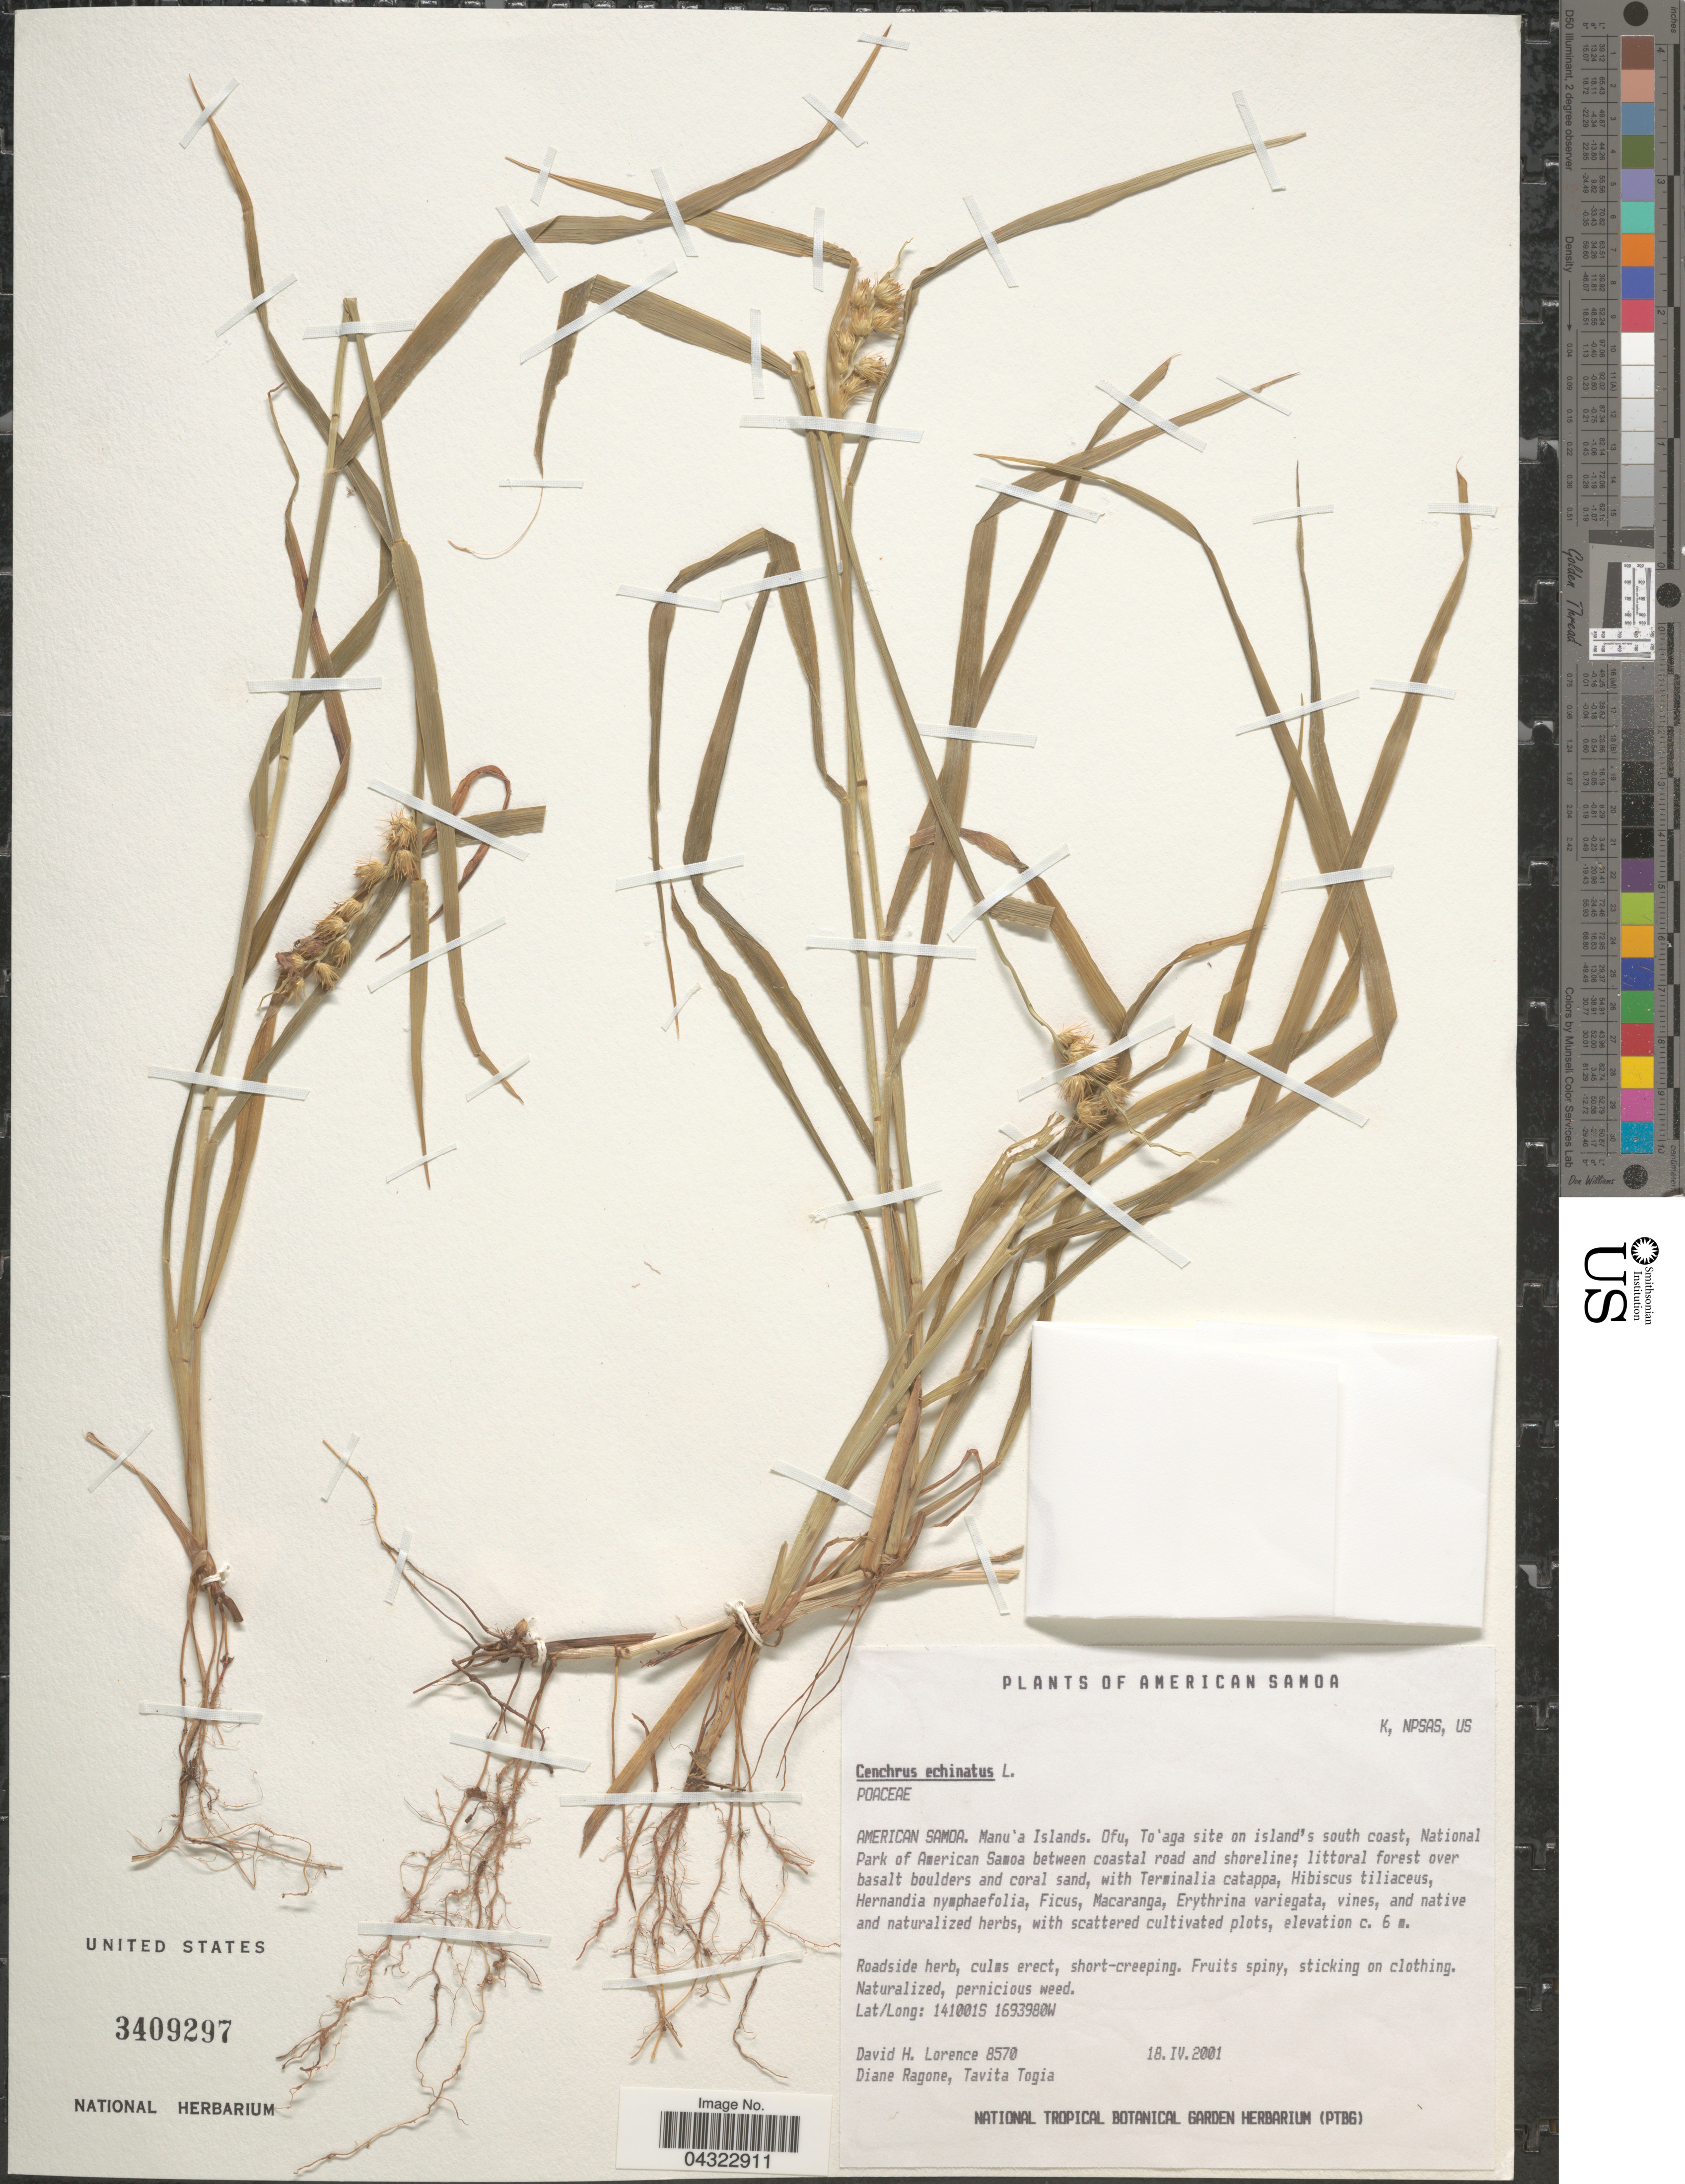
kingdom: Plantae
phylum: Tracheophyta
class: Liliopsida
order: Poales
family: Poaceae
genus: Cenchrus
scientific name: Cenchrus echinatus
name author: L.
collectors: D. Lorence, D. Ragone & T. Togia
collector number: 8570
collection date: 2001-04-18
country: American Samoa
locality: Manu'a Islands. Ofu, To'aga site on island's south coast, National Park of American Samoa between coastal road and shoreline.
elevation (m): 6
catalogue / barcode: US 3409297